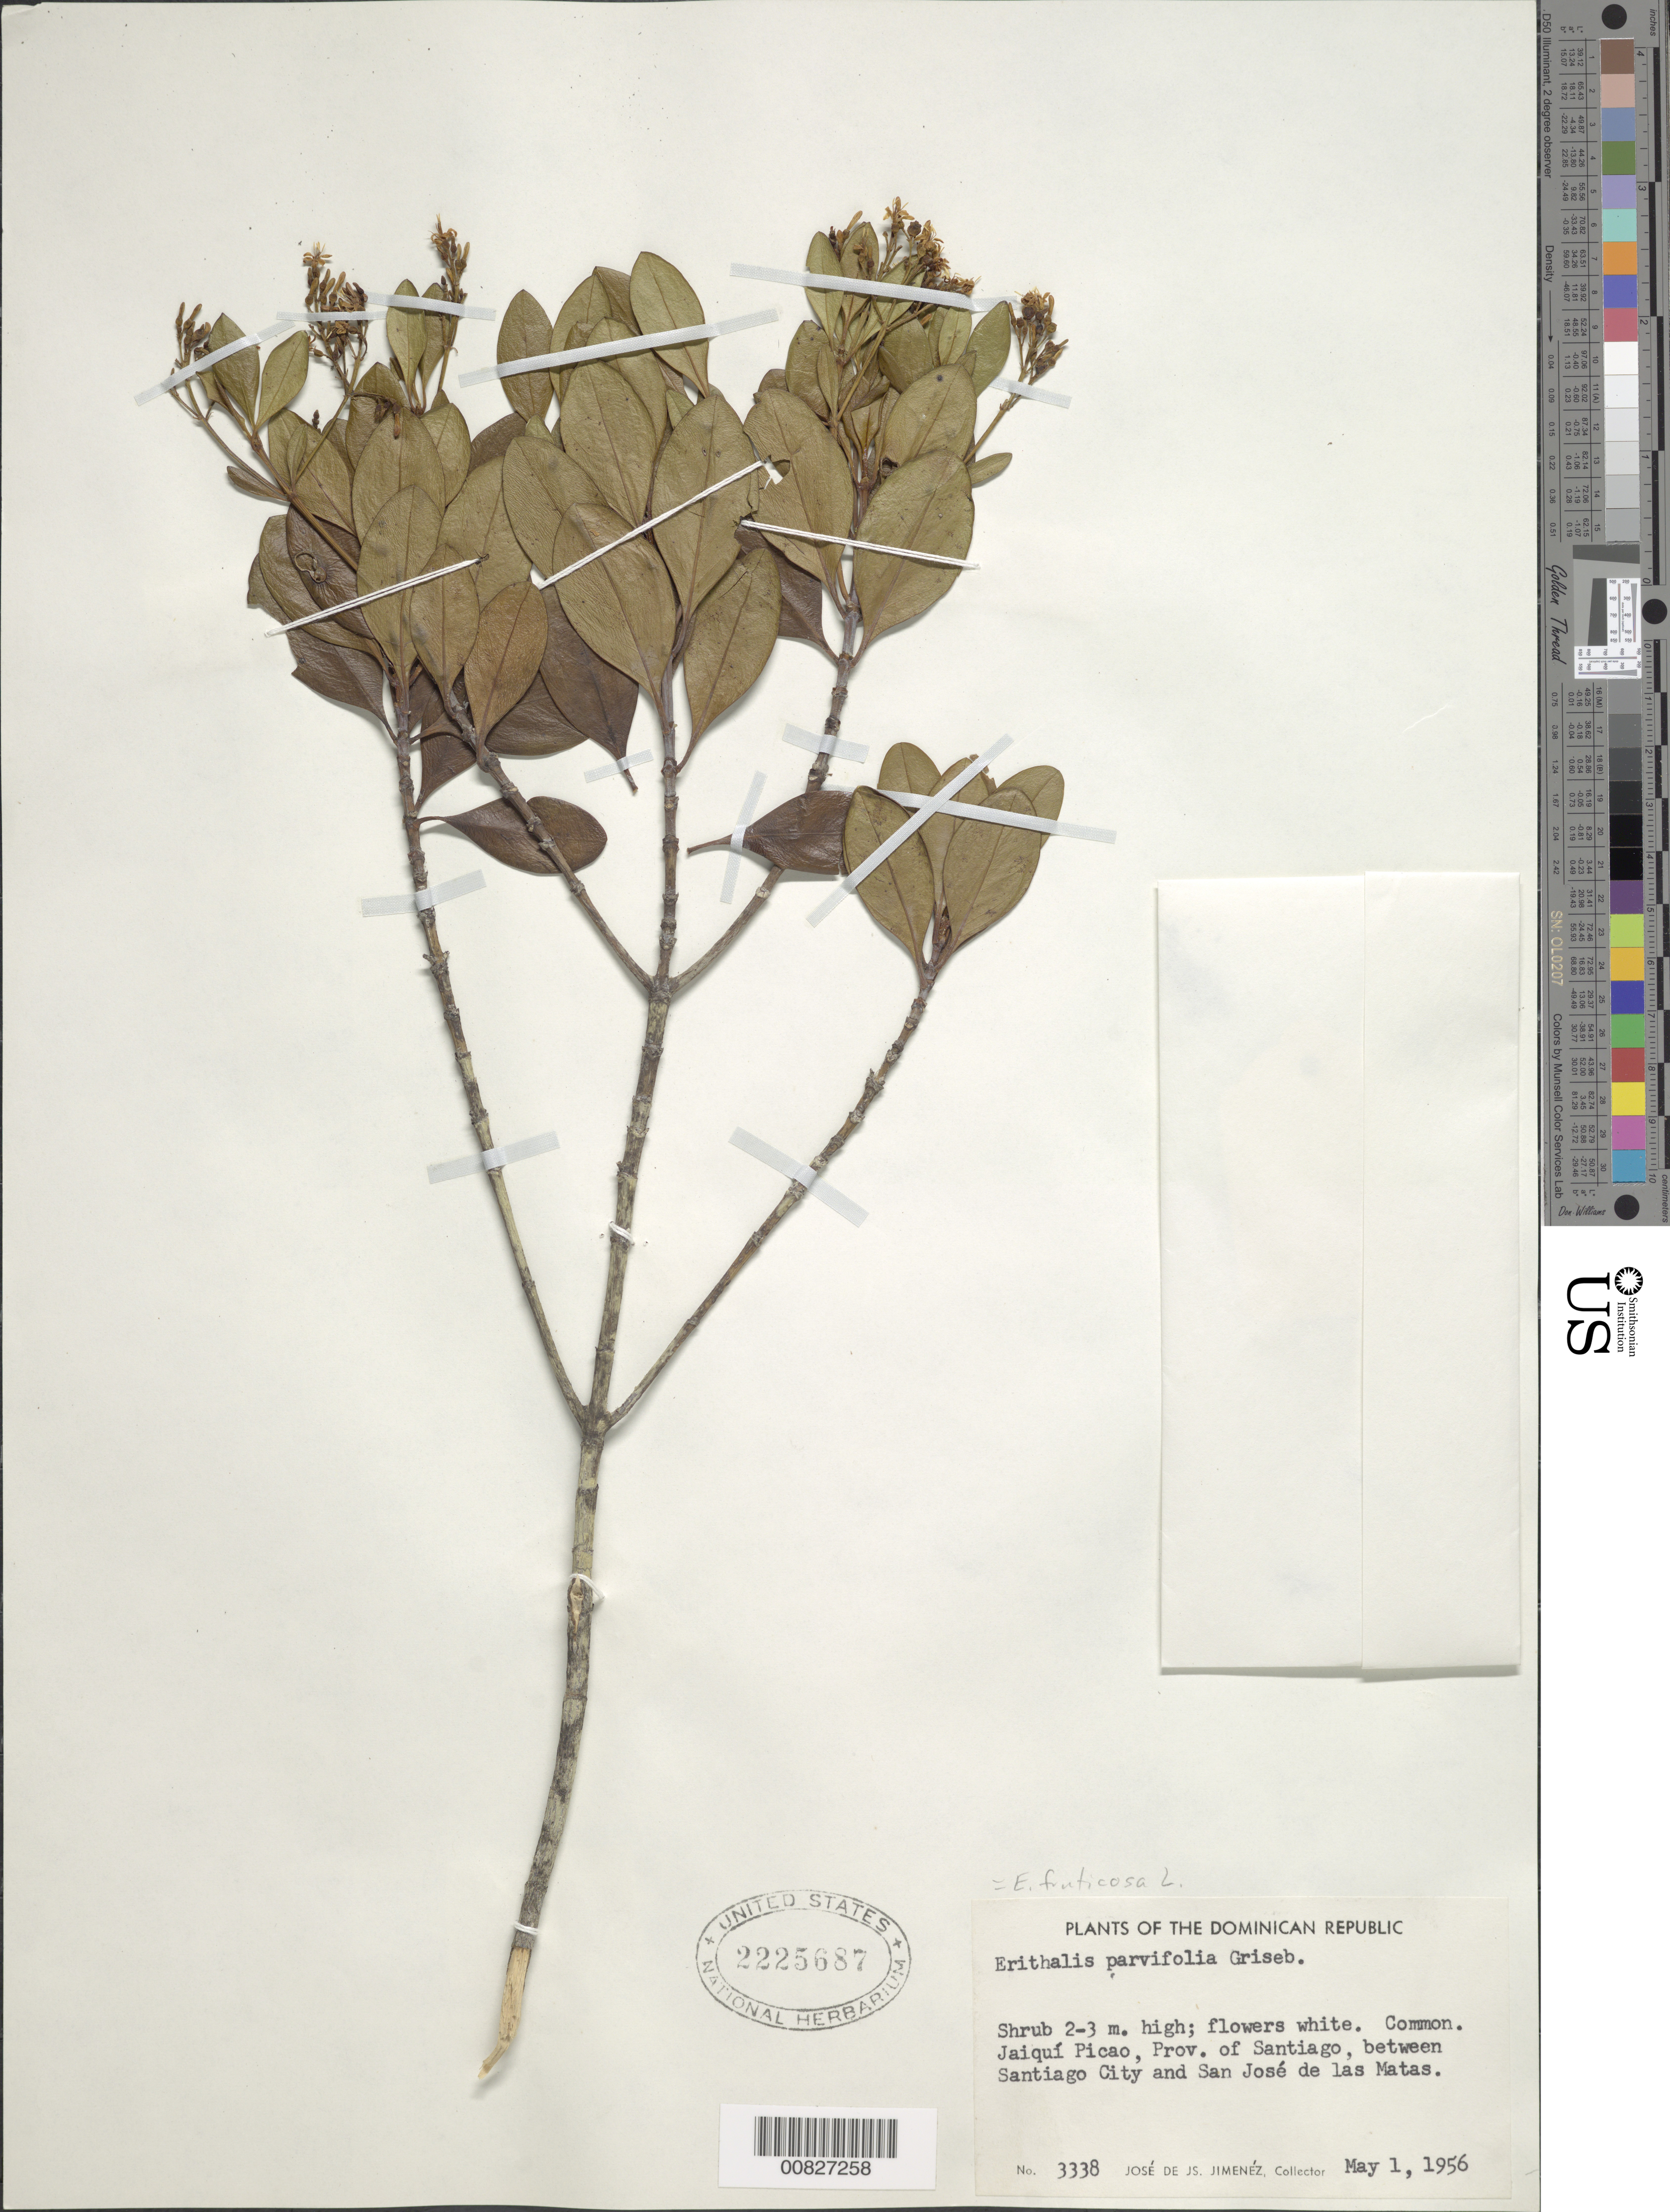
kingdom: Plantae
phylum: Tracheophyta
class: Magnoliopsida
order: Gentianales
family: Rubiaceae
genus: Erithalis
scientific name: Erithalis fruticosa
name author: L.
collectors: J. J. Jiménez Almonte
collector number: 3338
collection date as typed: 01 May 1956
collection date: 1956-05-01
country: Dominican Republic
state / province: Santiago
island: Hispaniola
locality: Jaiquí Picado, between Santiago City and San José de las Matas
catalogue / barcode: US 2225687